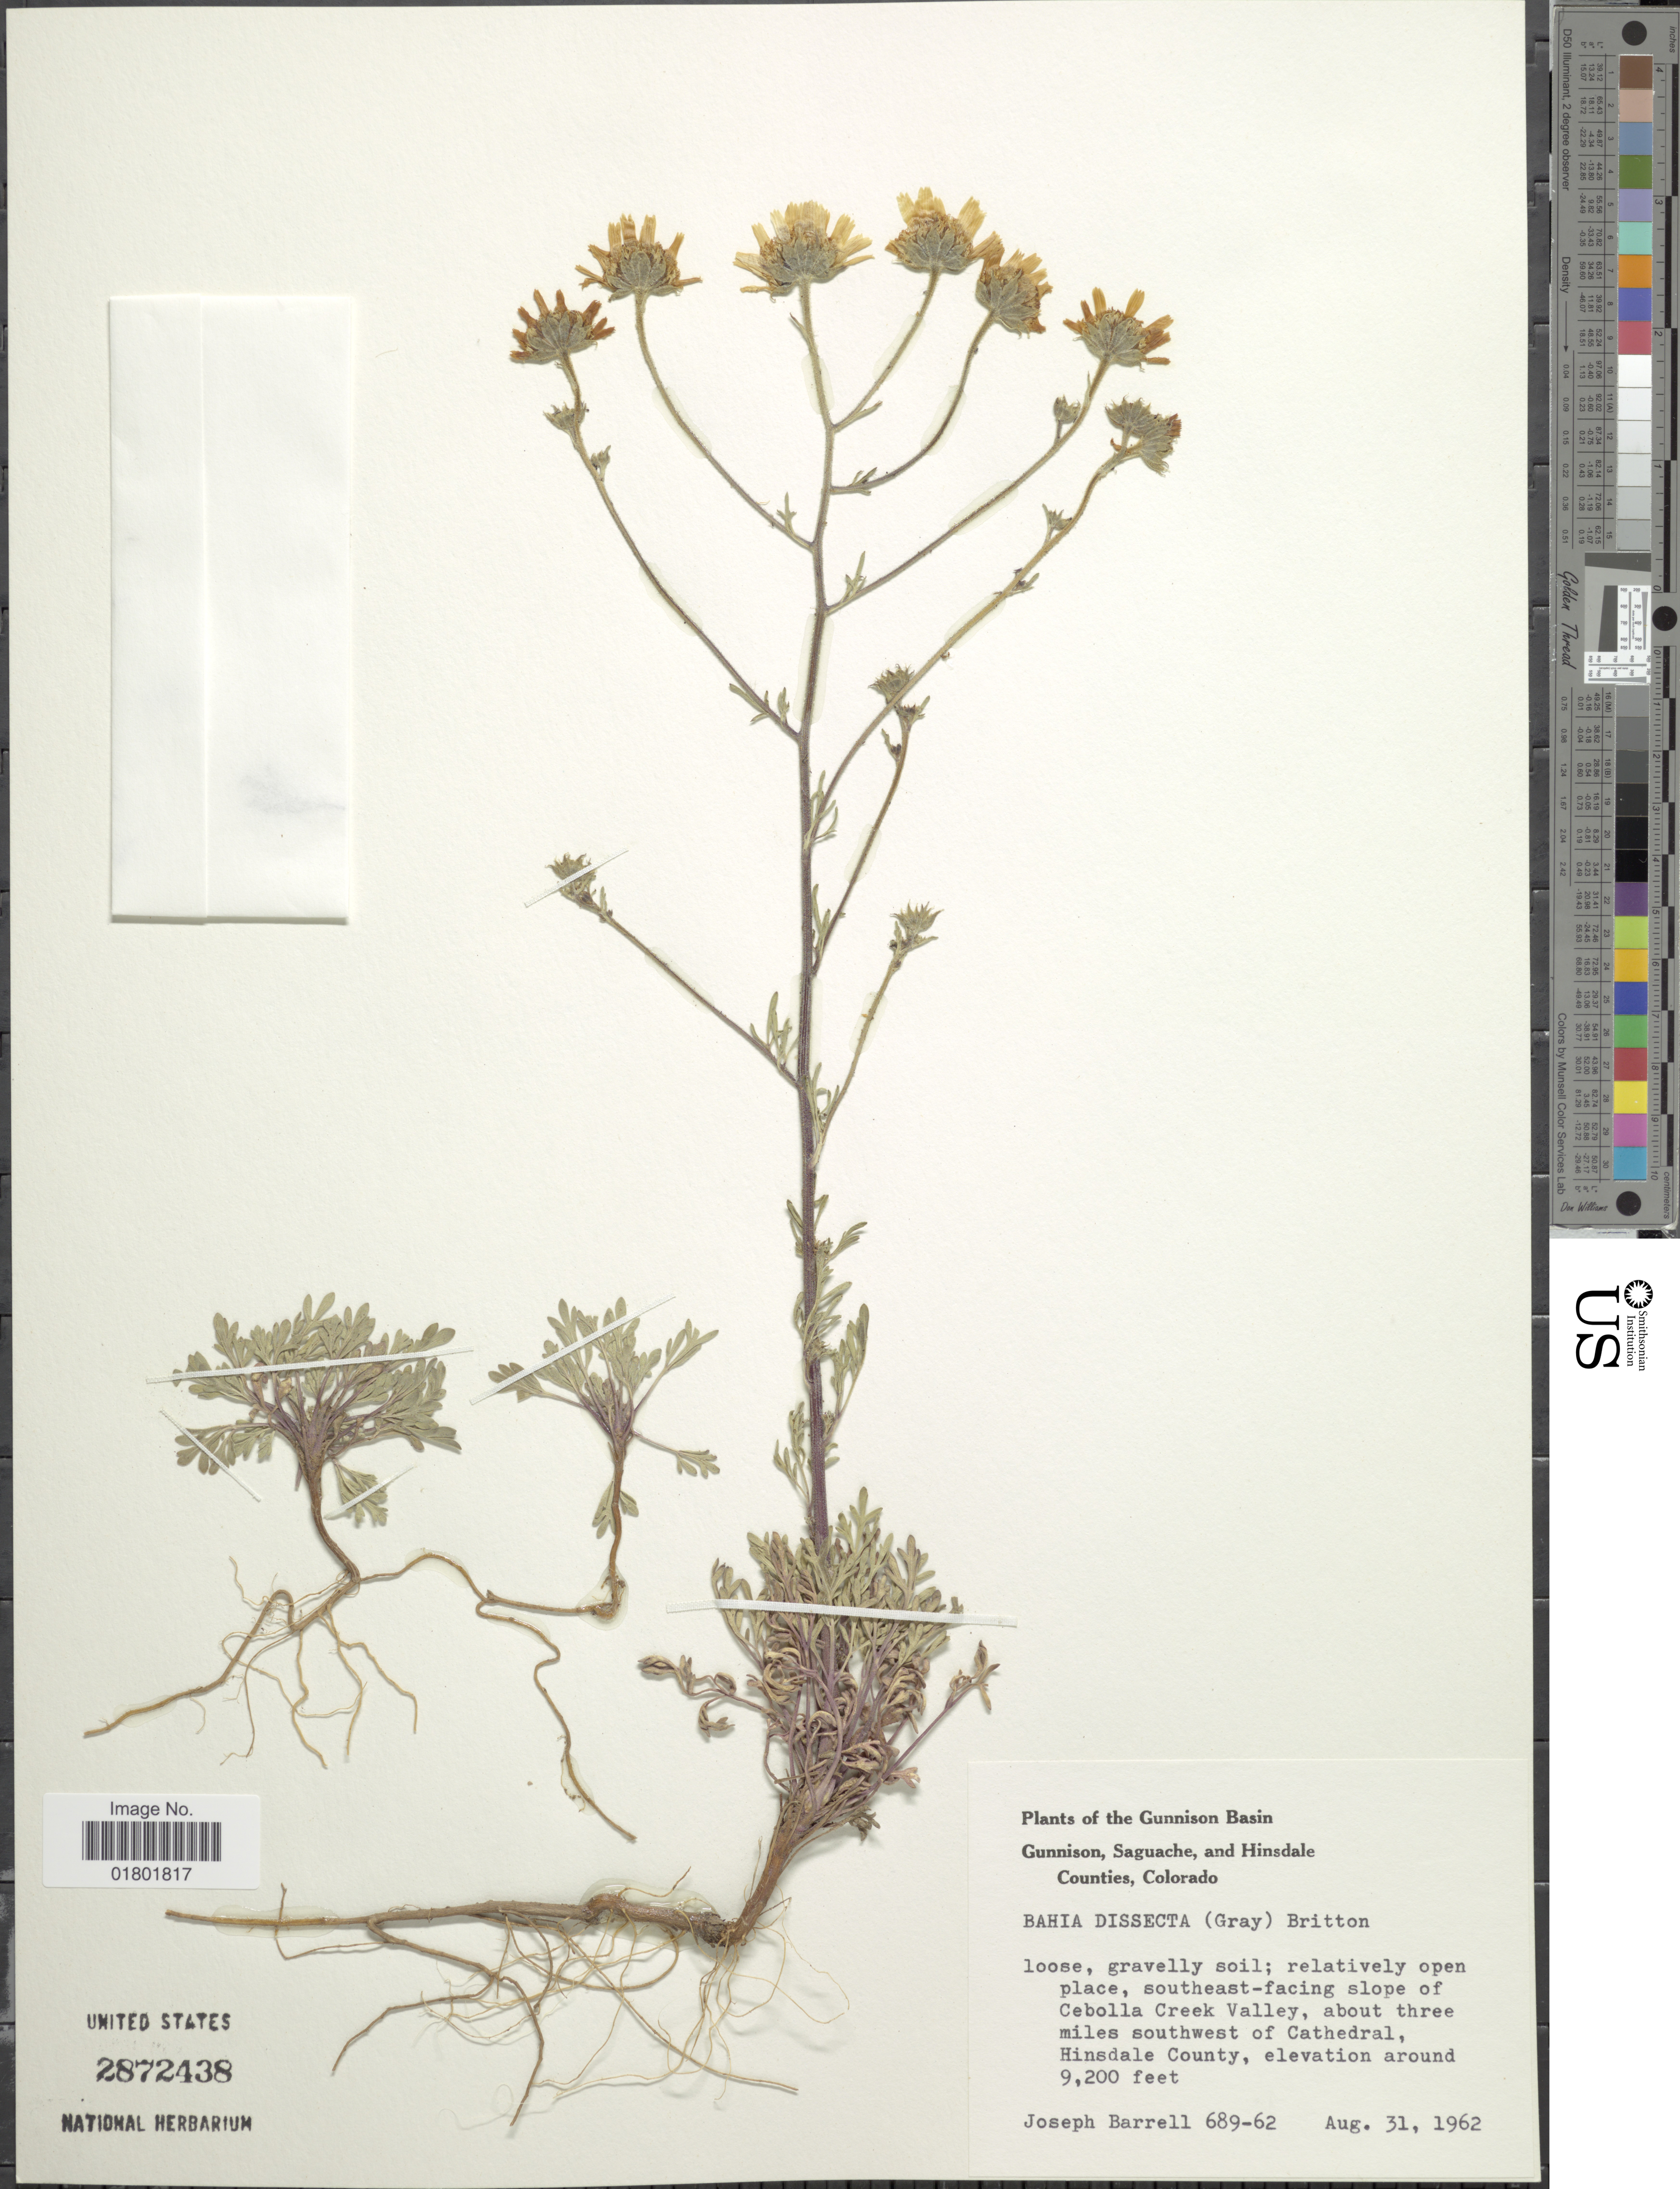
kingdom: Plantae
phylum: Tracheophyta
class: Magnoliopsida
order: Asterales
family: Asteraceae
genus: Bahia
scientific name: Bahia dissecta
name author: (A. Gray) Britton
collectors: J. Barrell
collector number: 689-62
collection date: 1962-08-31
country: United States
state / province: Colorado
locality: Gunnison Basin, Gunnison, Saguache, and Hinsdale Counties, Colorado, southeast-facing slope of Cebolla Creek Valley, about three miles southwest of Cathedral, Hinsdale County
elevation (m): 2804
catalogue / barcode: US 2872438